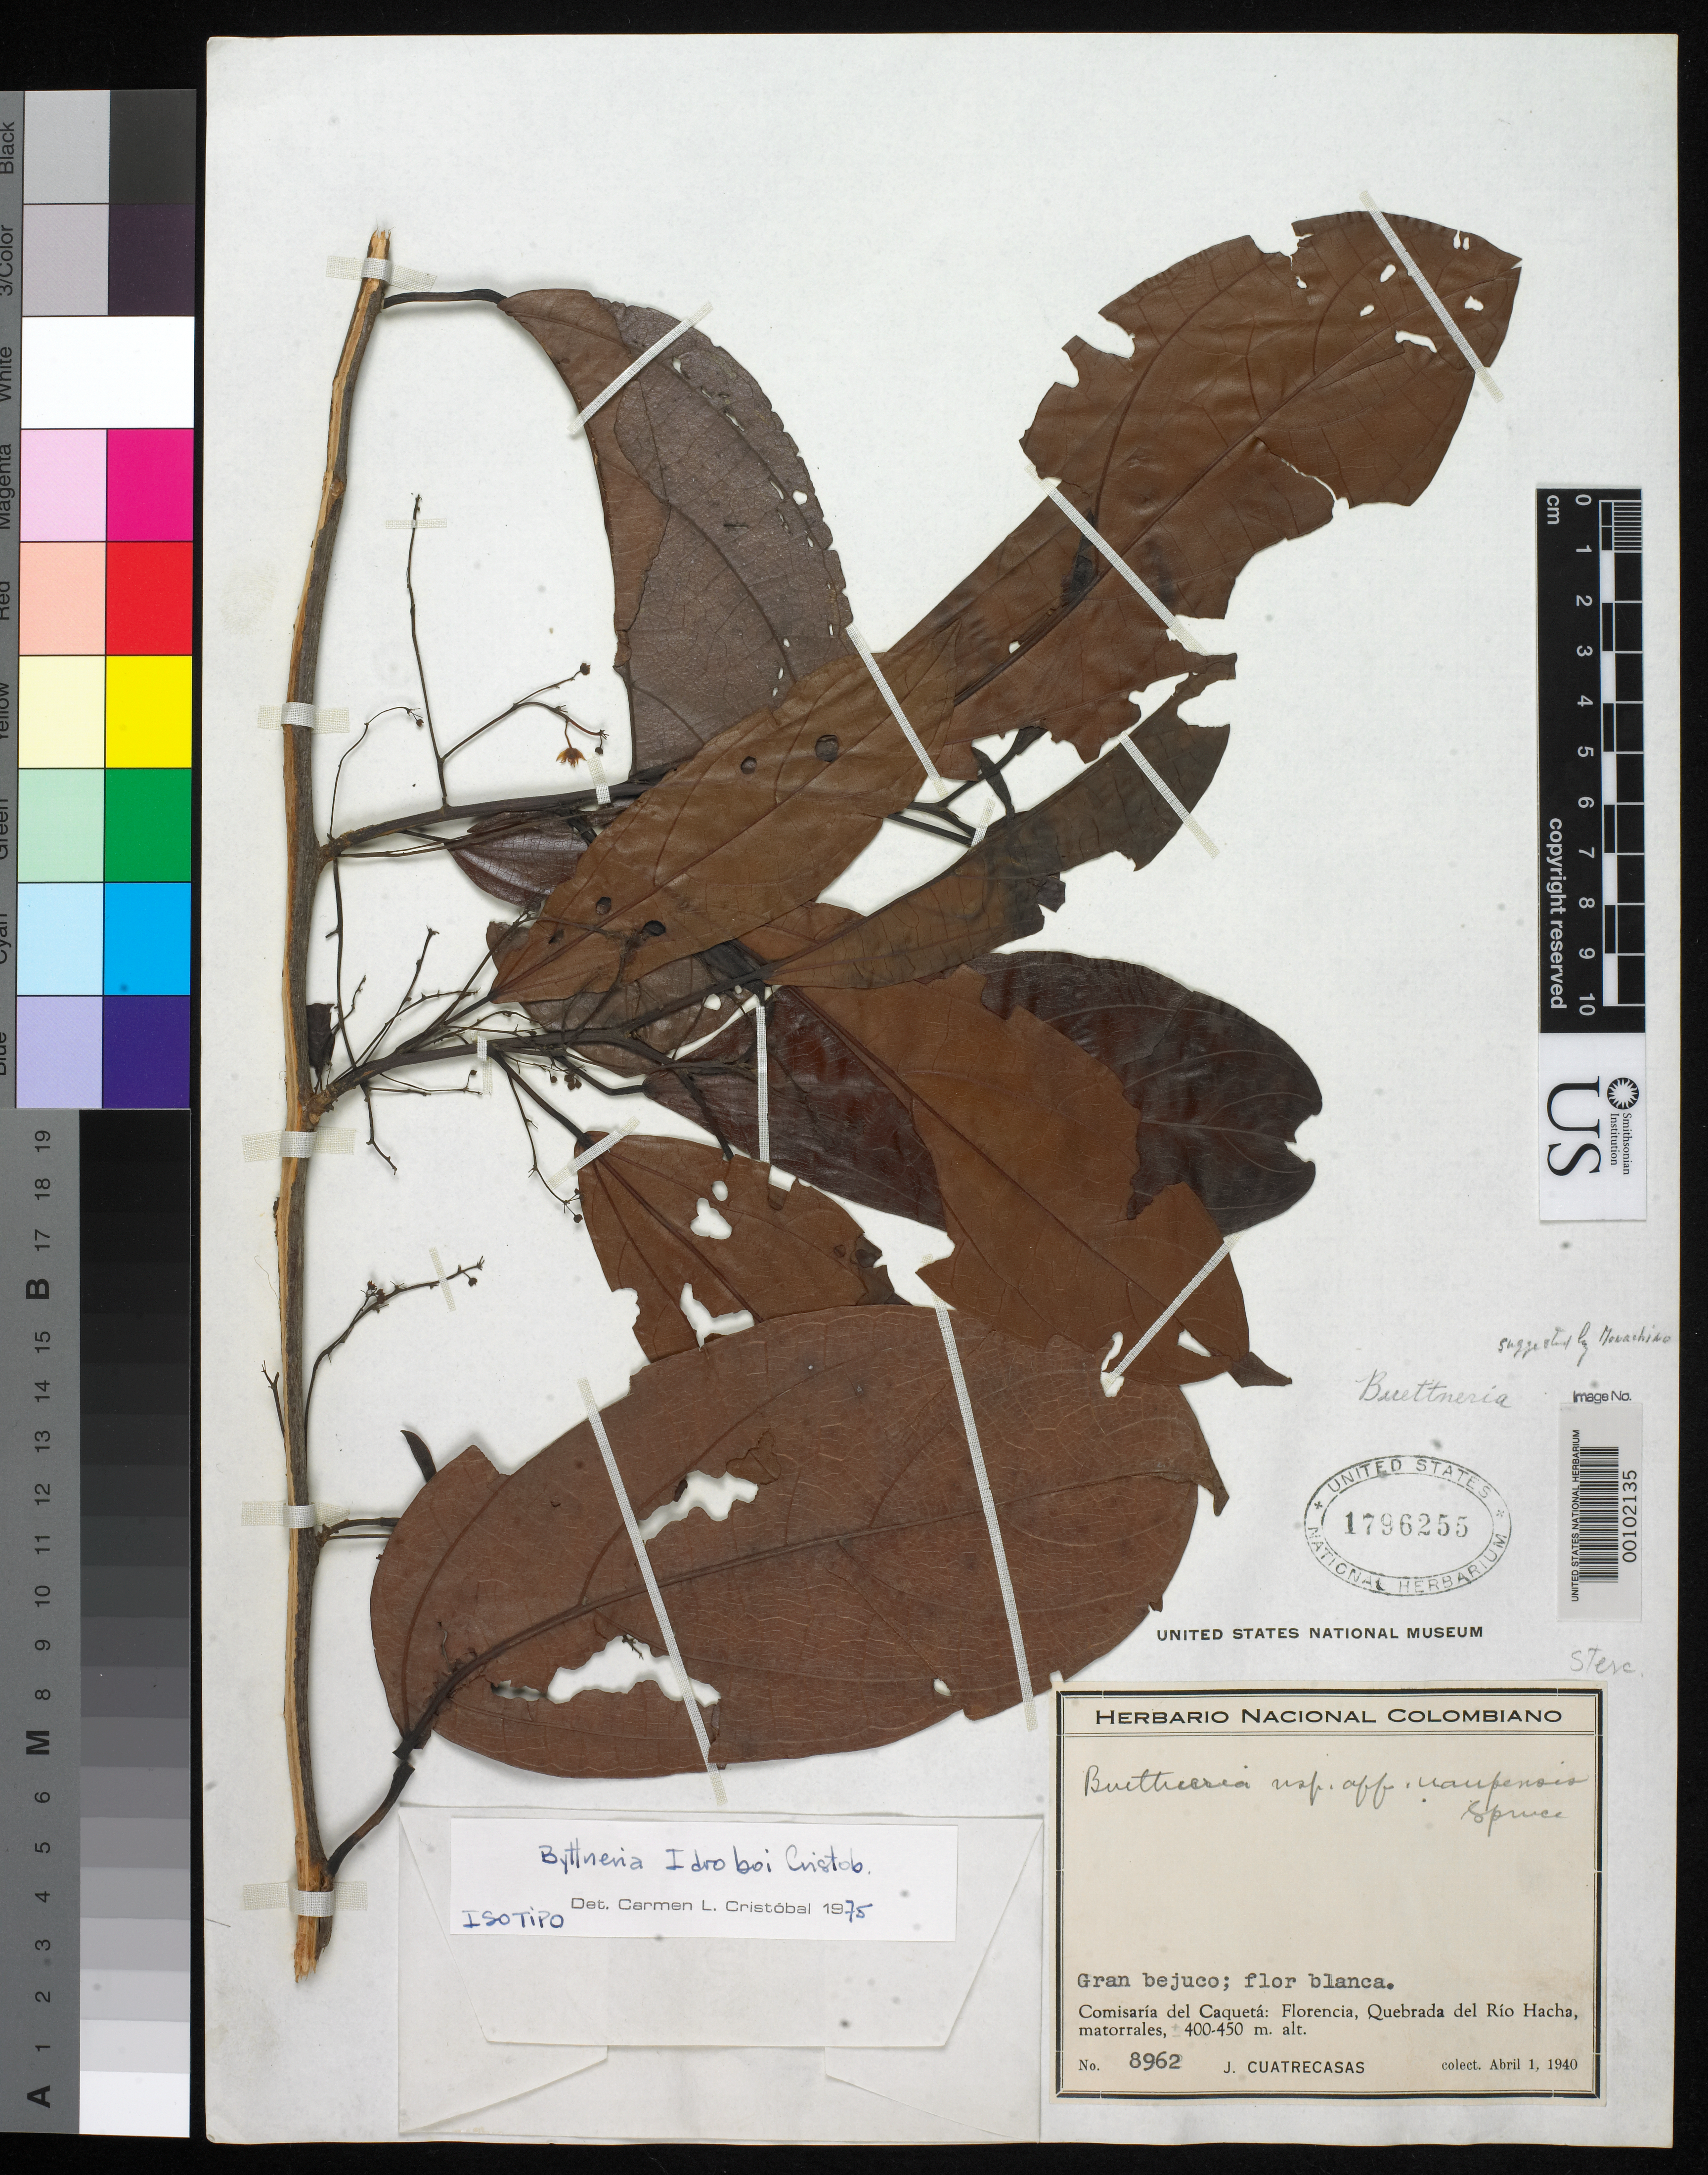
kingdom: Plantae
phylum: Tracheophyta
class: Magnoliopsida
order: Malvales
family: Malvaceae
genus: Byttneria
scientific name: Byttneria idroboi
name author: Cristóbal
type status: Isotype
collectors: J. Cuatrecasas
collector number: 8962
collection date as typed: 01 Apr 1940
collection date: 1940-04-01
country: Colombia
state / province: Caquetá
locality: Florencia, Quebrada del Rio Hacha.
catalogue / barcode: US 1796255